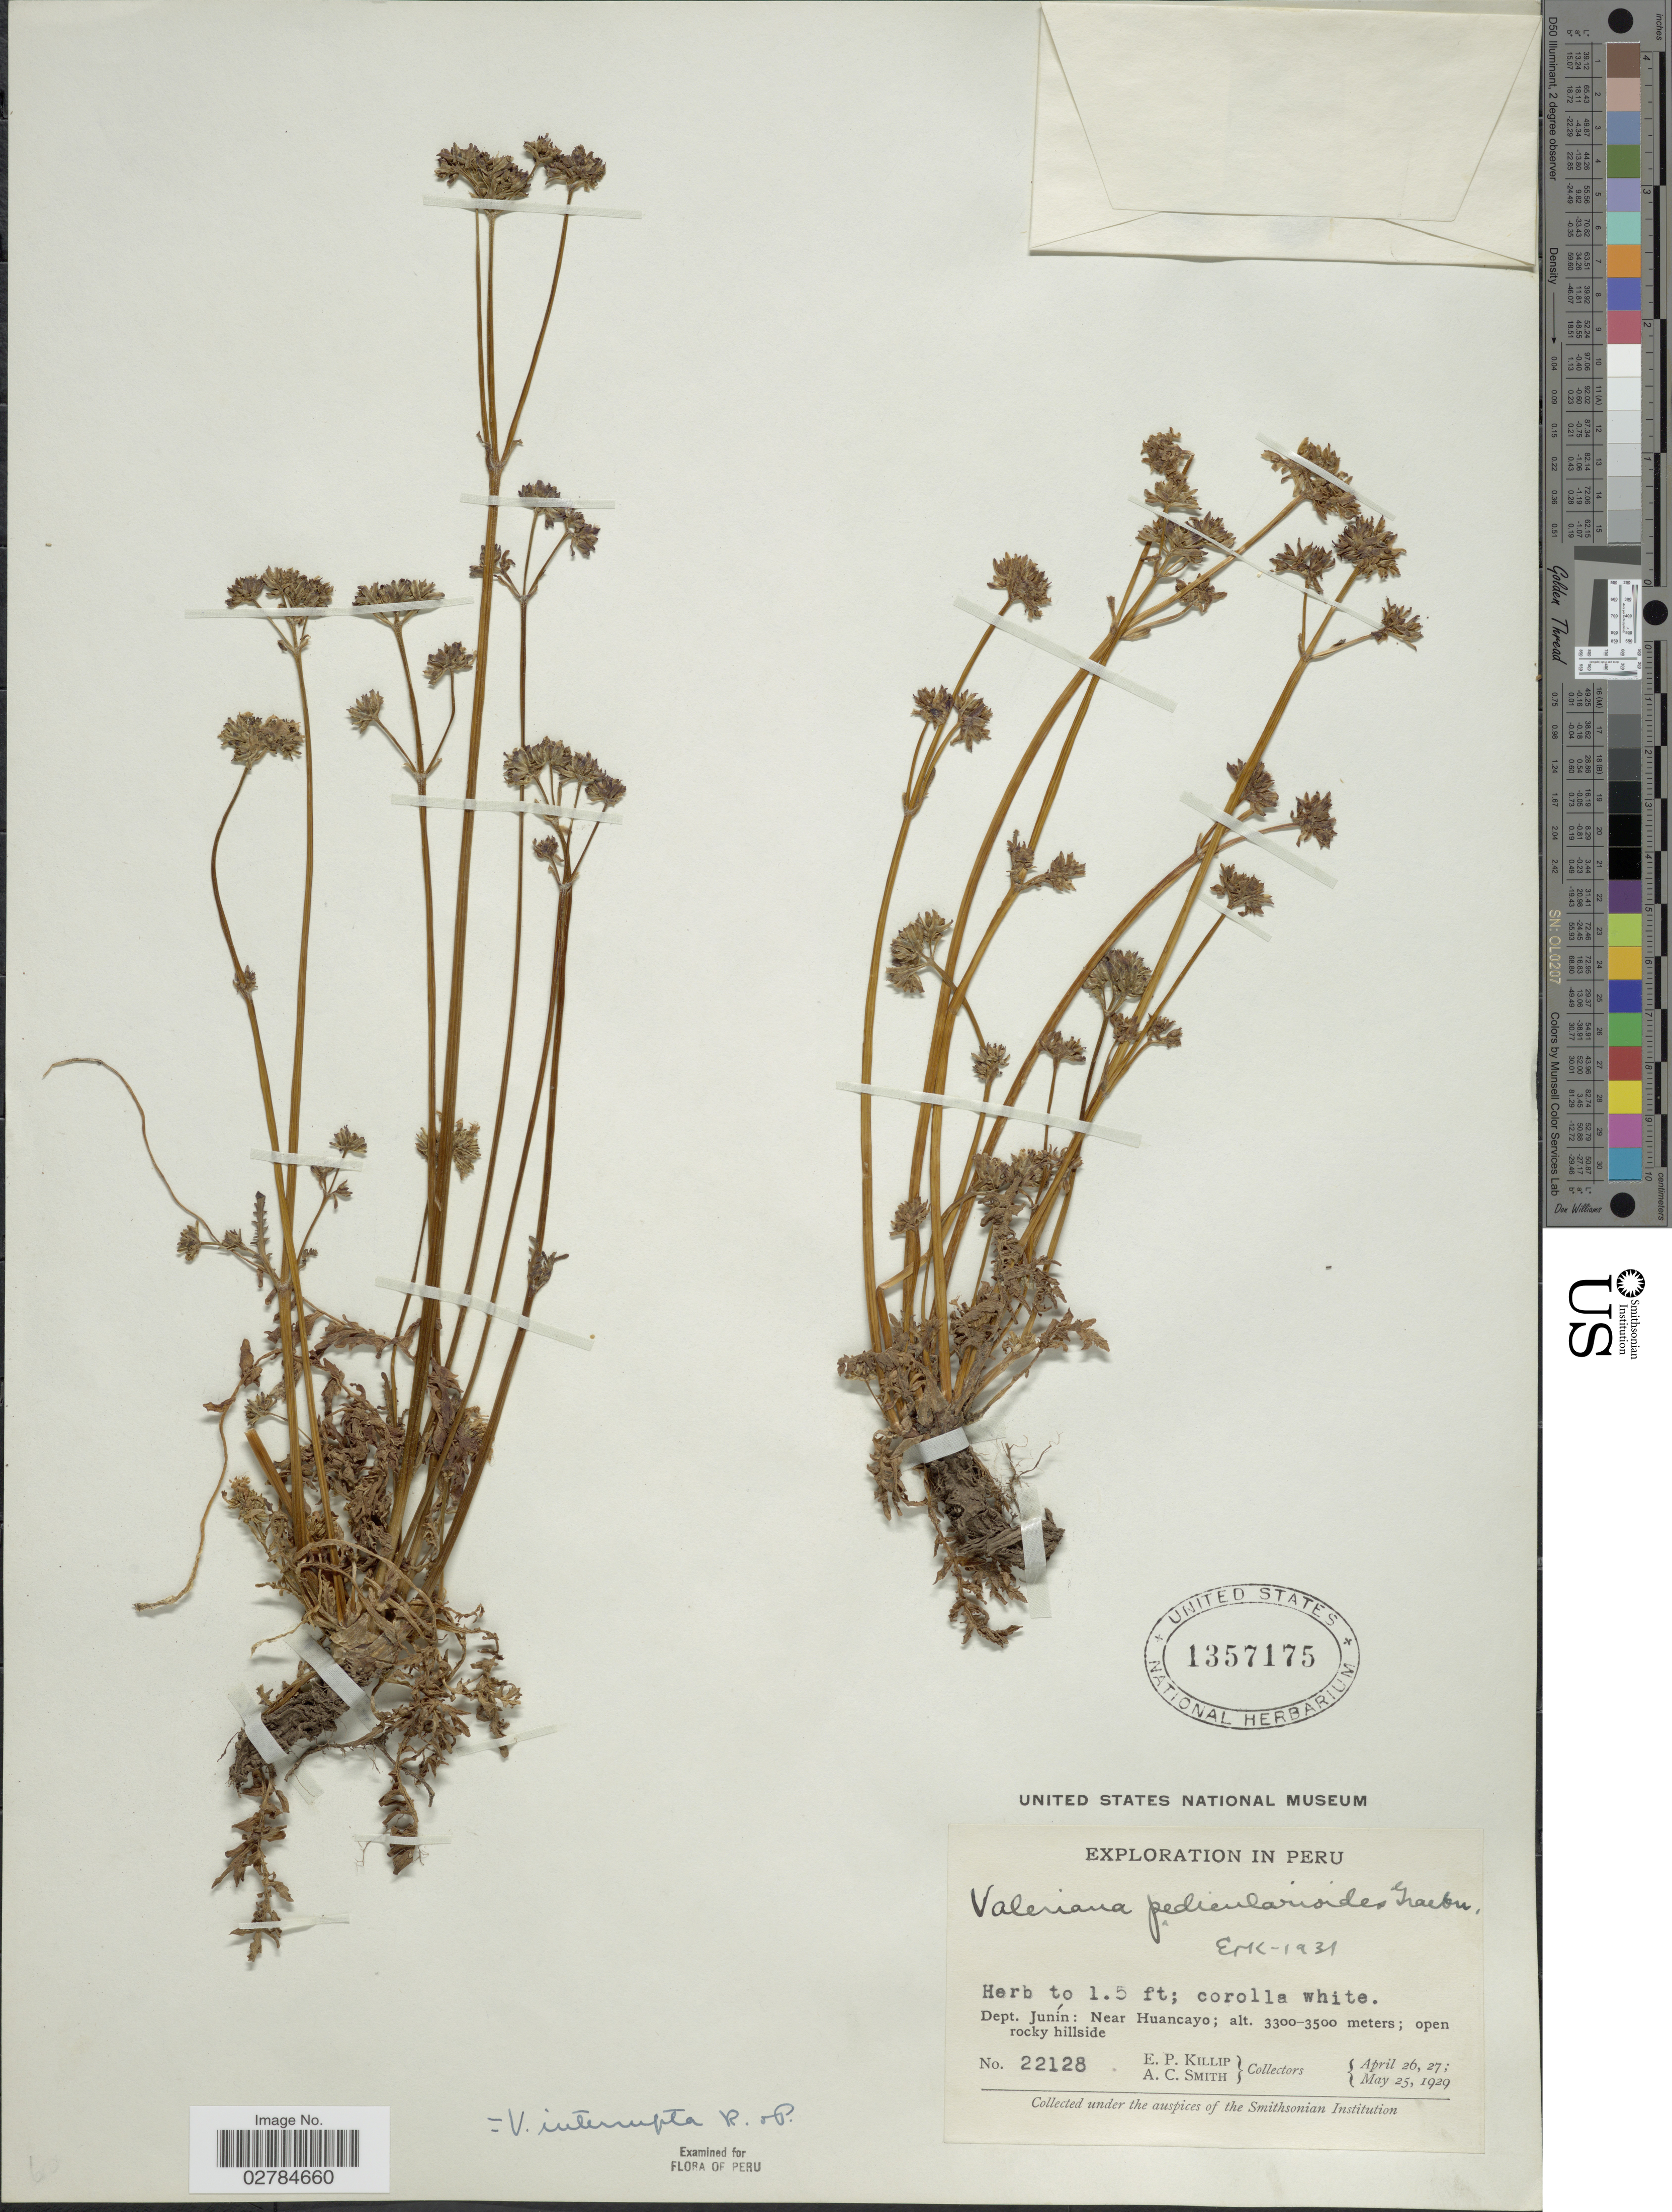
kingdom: Plantae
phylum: Tracheophyta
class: Magnoliopsida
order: Dipsacales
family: Caprifoliaceae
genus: Valeriana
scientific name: Valeriana interrupta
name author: Ruiz & Pav.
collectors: E. P. Killip & A. C. Smith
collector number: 22128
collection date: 1929-04-26/1929-05-25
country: Peru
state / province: Junín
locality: Dept. Junín: Near Huancayo.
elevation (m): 3300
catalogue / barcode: US 1357175